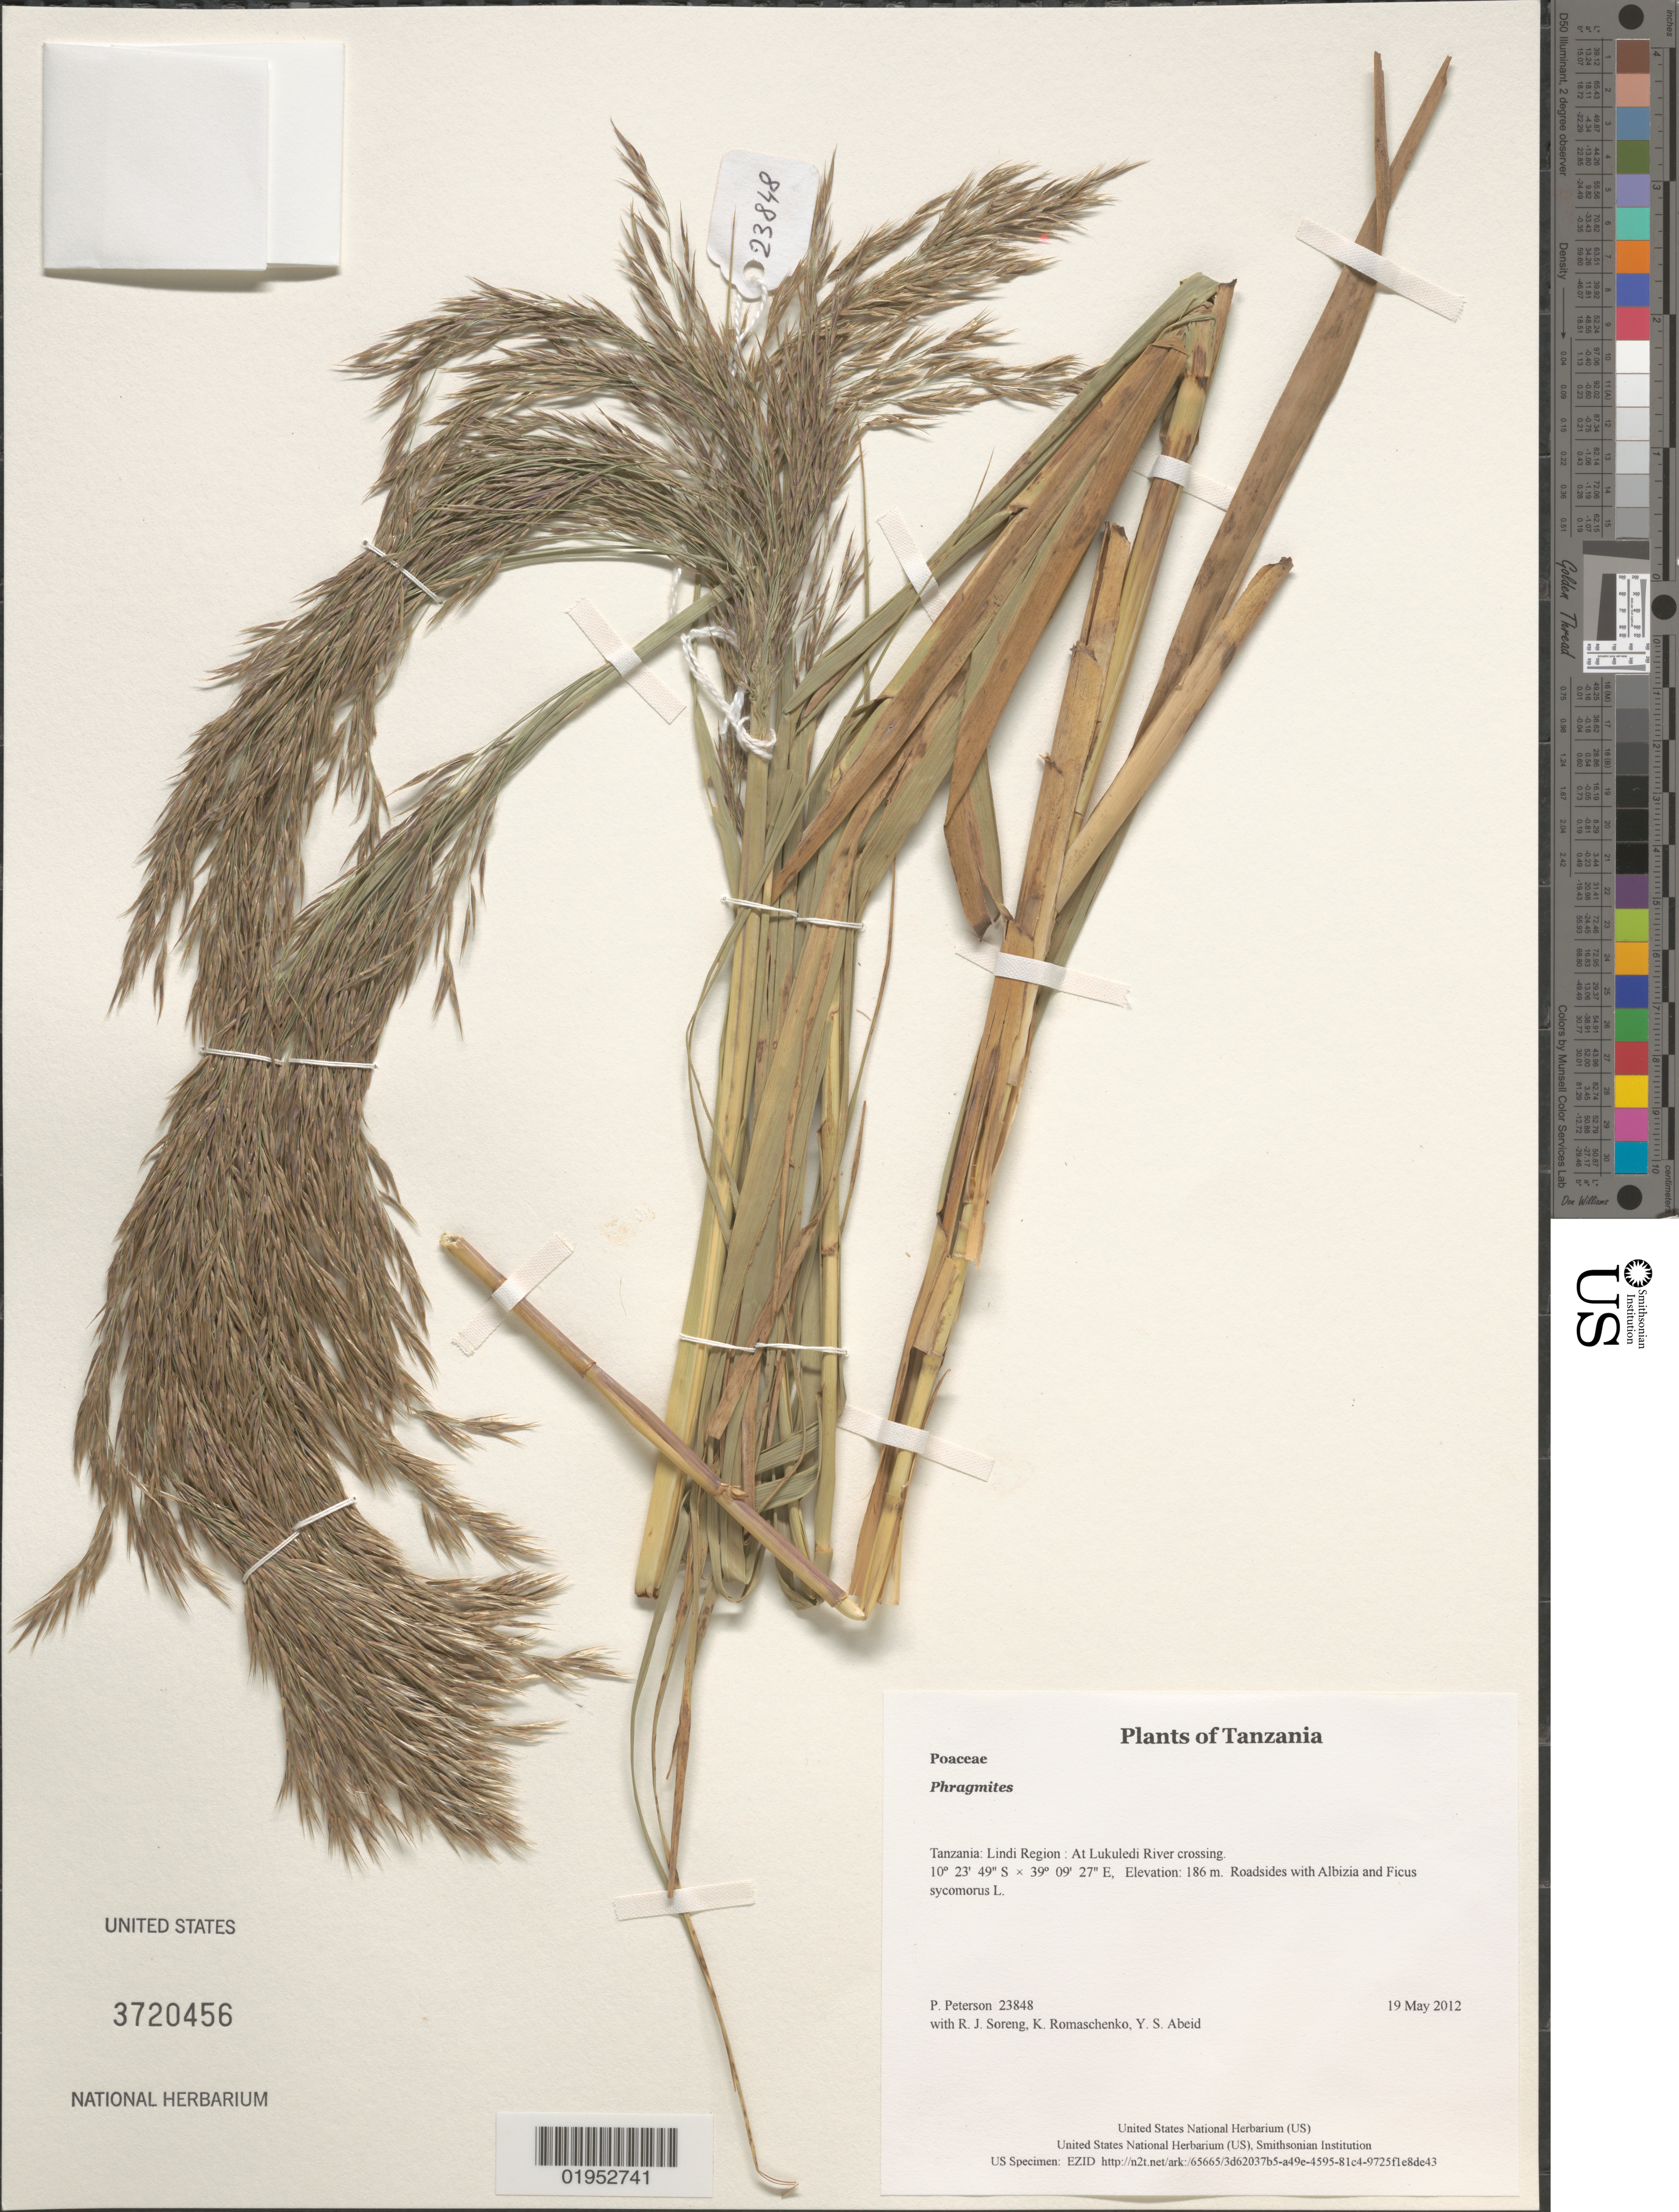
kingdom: Plantae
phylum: Tracheophyta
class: Liliopsida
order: Poales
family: Poaceae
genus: Phragmites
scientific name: Phragmites sp.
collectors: P. M. Peterson, R. J. Soreng, K. Romaschenko & Y. Abeid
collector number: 23848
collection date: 2012-05-19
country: Tanzania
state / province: Lindi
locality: At Lukuledi River crossing.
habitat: Roadsides with Albizia and Ficus sycomorus L.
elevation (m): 186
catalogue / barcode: US 3720456